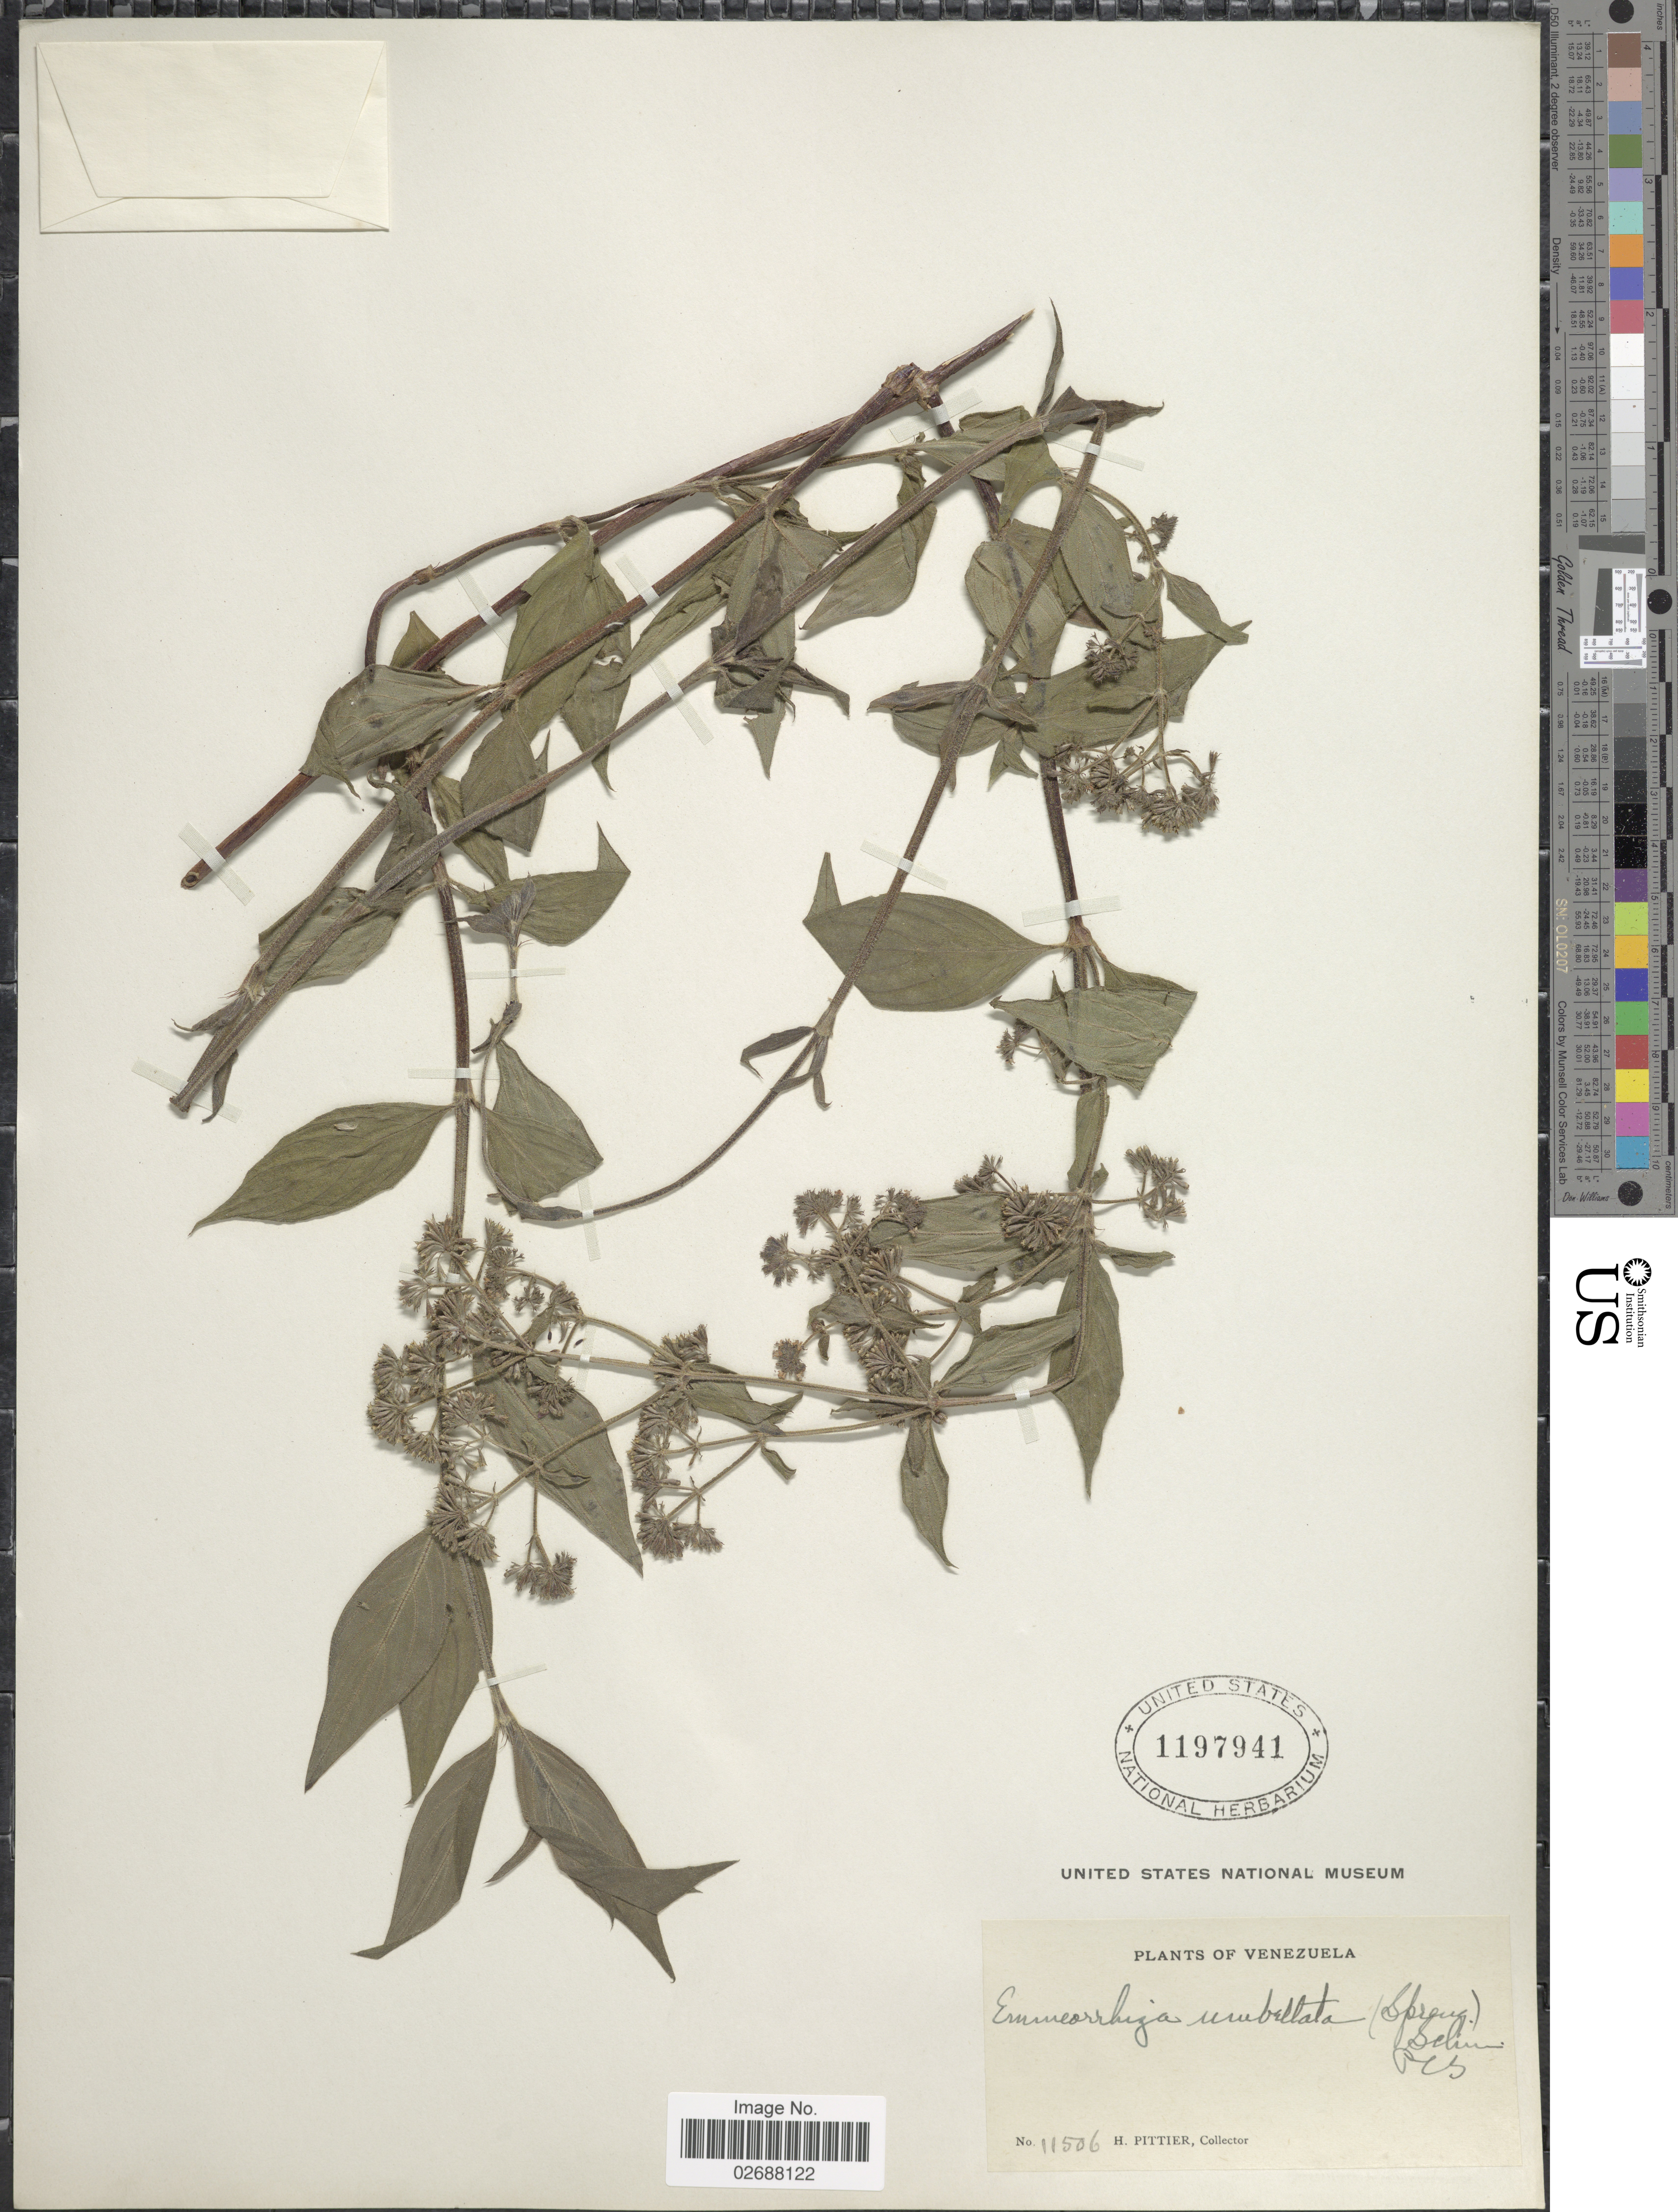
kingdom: Plantae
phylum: Tracheophyta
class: Magnoliopsida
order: Gentianales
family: Rubiaceae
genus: Emmeorhiza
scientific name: Emmeorhiza umbellata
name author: (Spreng.) K. Schum.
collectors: H. F. Pittier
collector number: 11506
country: Venezuela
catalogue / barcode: US 1197941